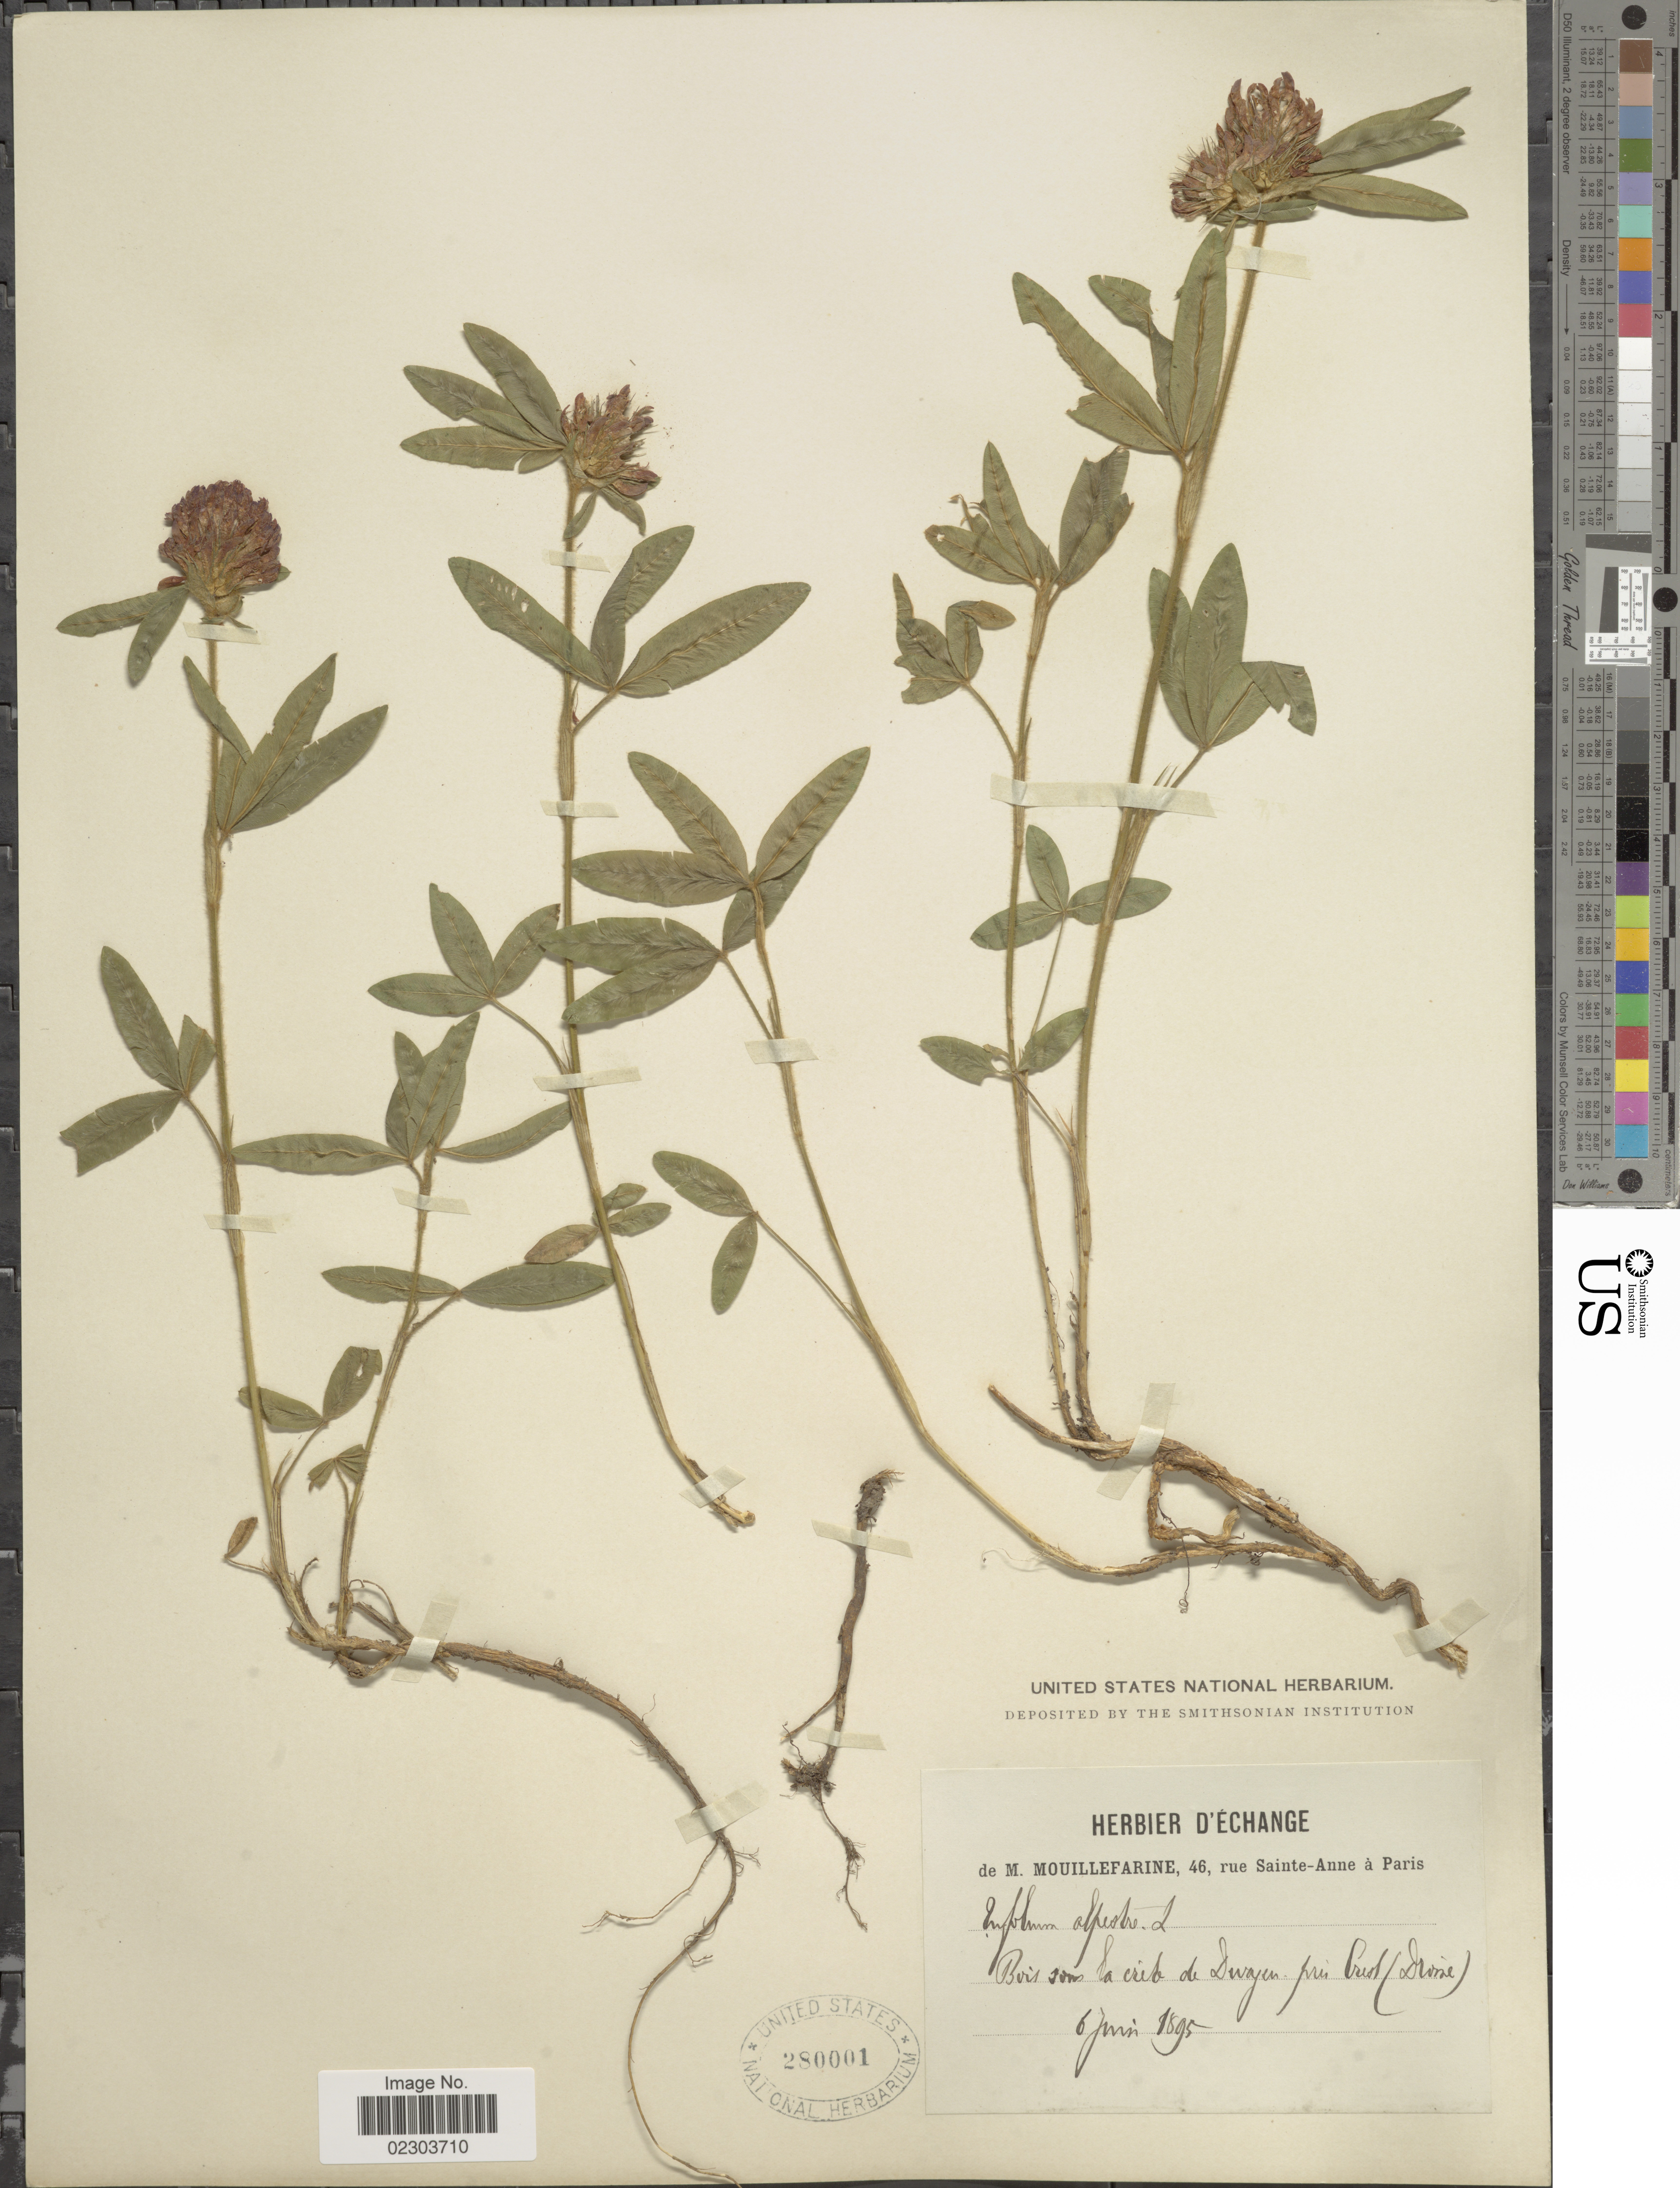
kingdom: Plantae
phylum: Tracheophyta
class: Magnoliopsida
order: Fabales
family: Fabaceae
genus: Trifolium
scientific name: Trifolium alpestre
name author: L.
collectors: M. De Mouillefarine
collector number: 46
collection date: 1895-06-06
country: France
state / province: Auvergne-Rhône-Alpes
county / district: Drôme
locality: Bois sous la la crête de Divajeu près Crest (Drôme)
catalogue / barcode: US 280001